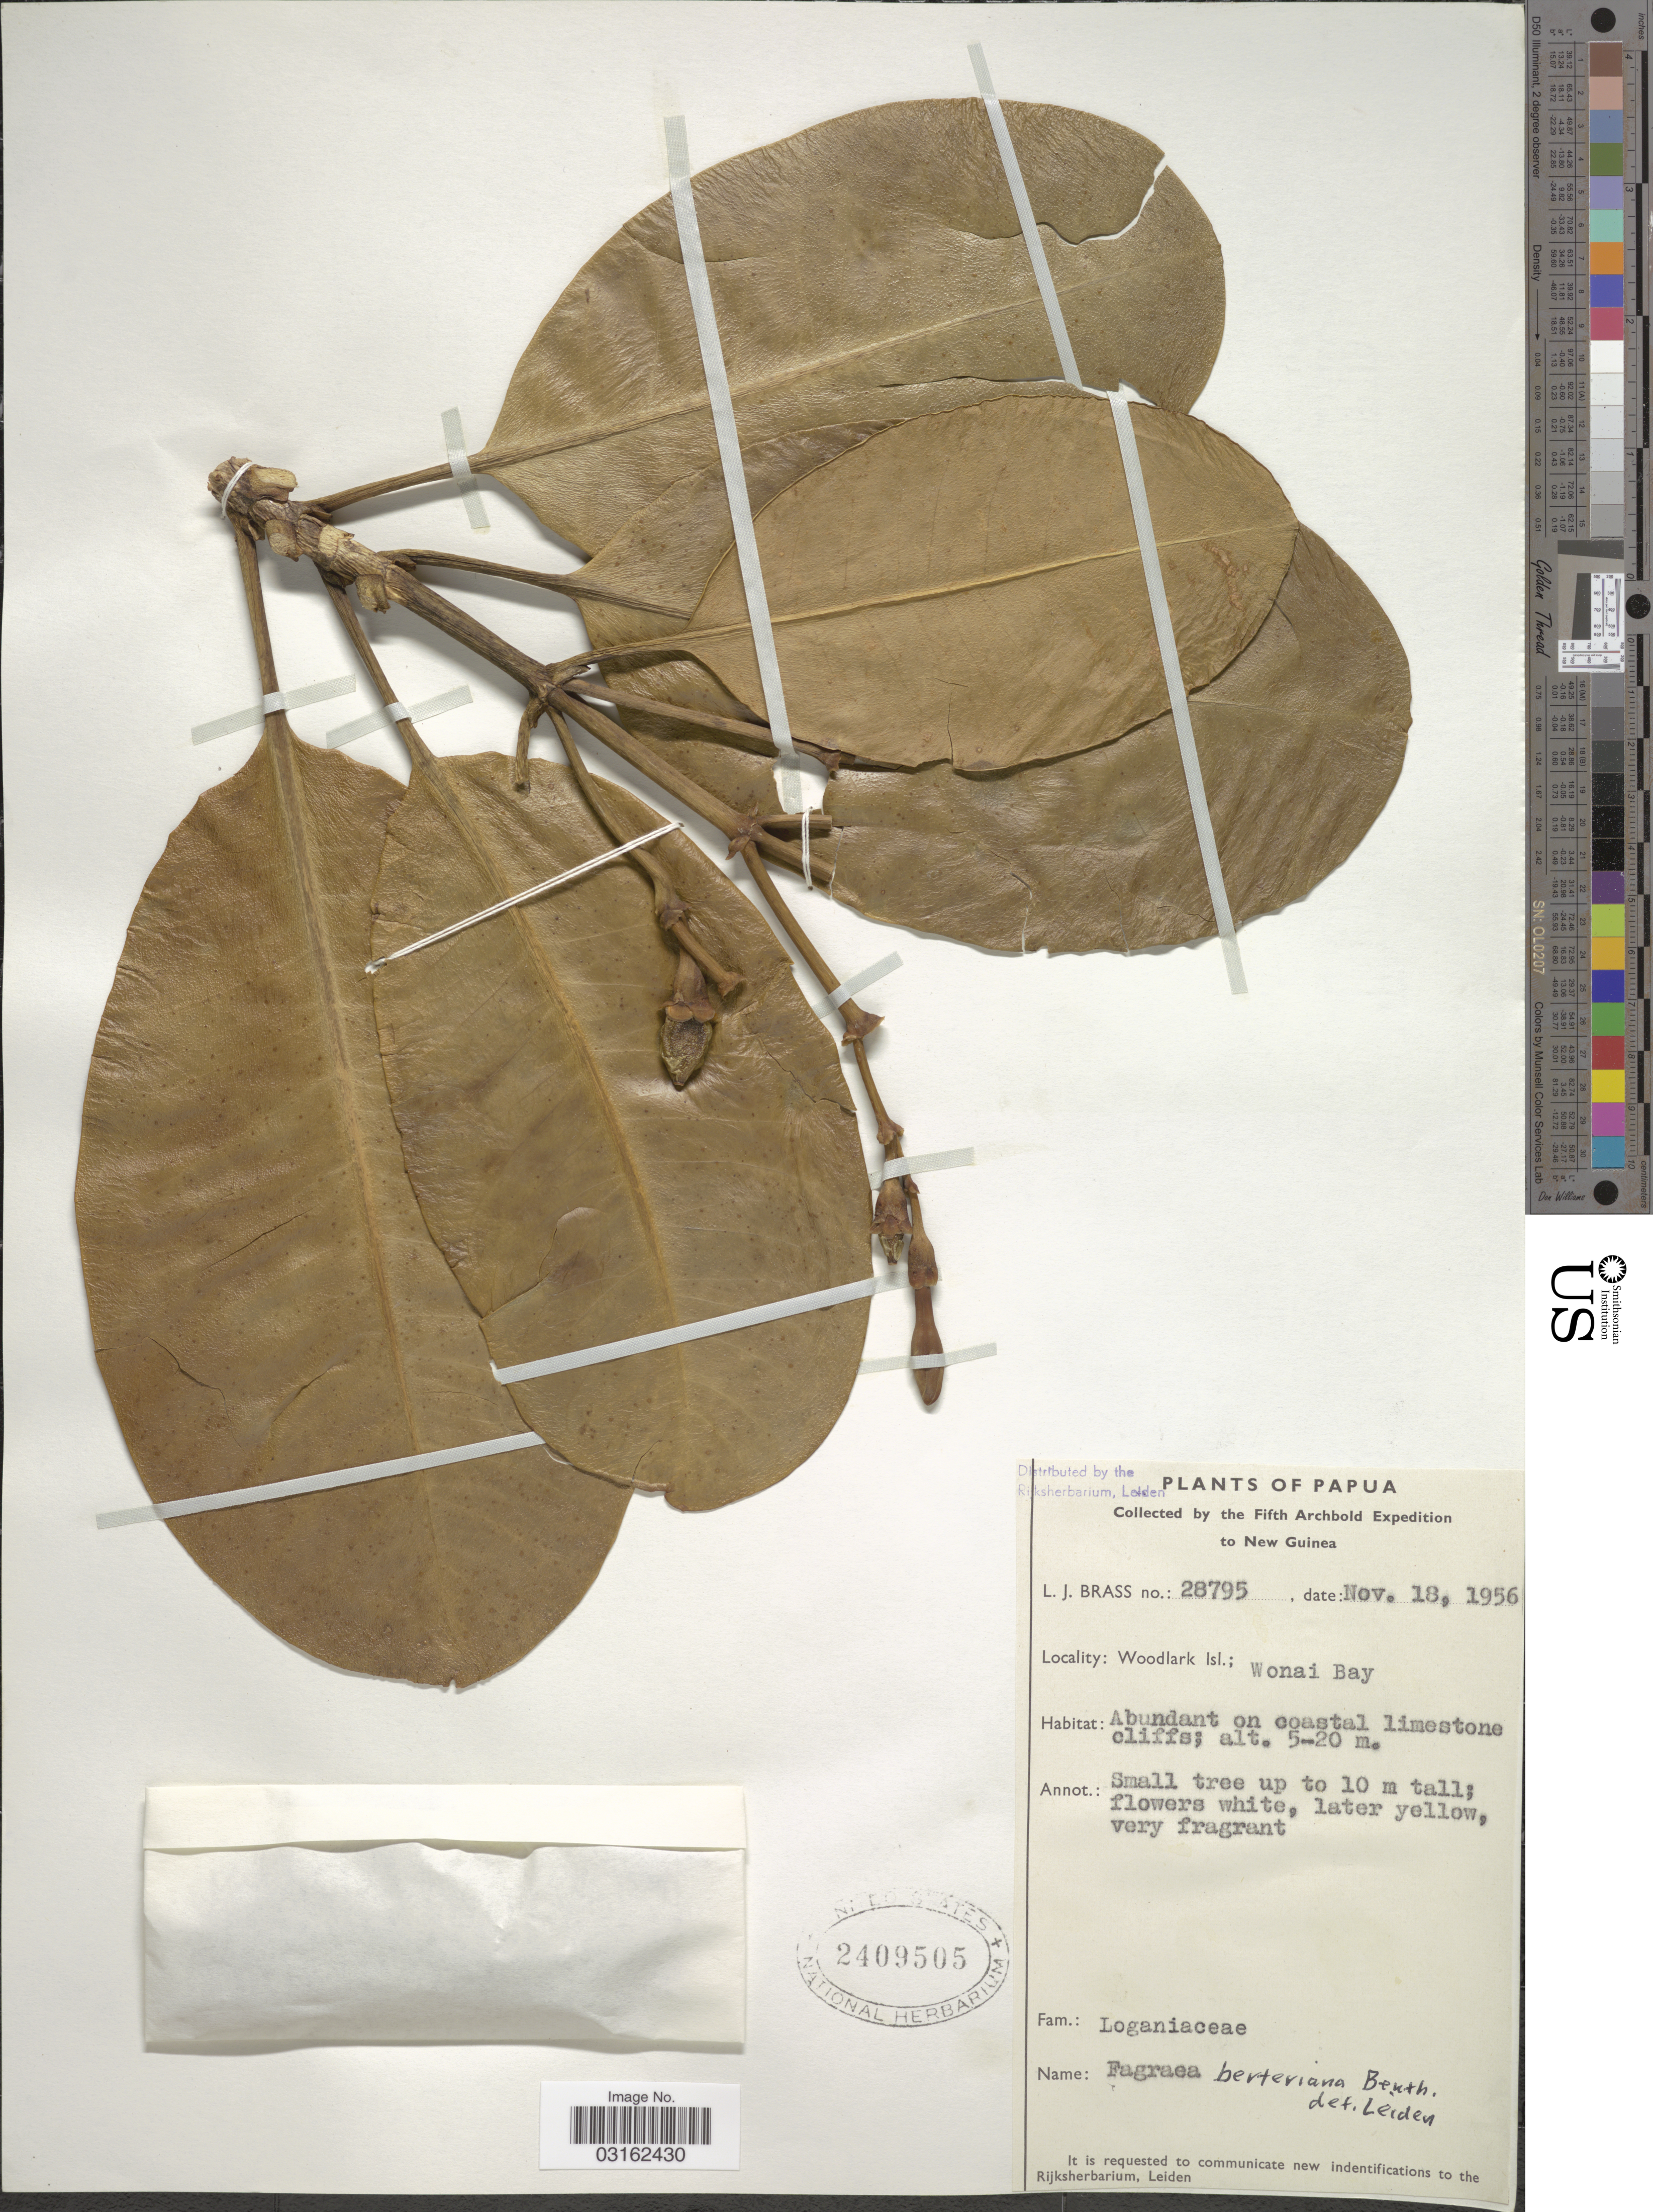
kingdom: Plantae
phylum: Tracheophyta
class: Magnoliopsida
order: Gentianales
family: Gentianaceae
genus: Fagraea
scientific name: Fagraea berteroana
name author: A. Gray ex Benth.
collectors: L. J. Brass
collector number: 28795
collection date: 1956-11-18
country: Papua New Guinea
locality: Papua. New Guinea. Woodlark Isl.; Wonai Bay.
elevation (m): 5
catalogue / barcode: US 2409505